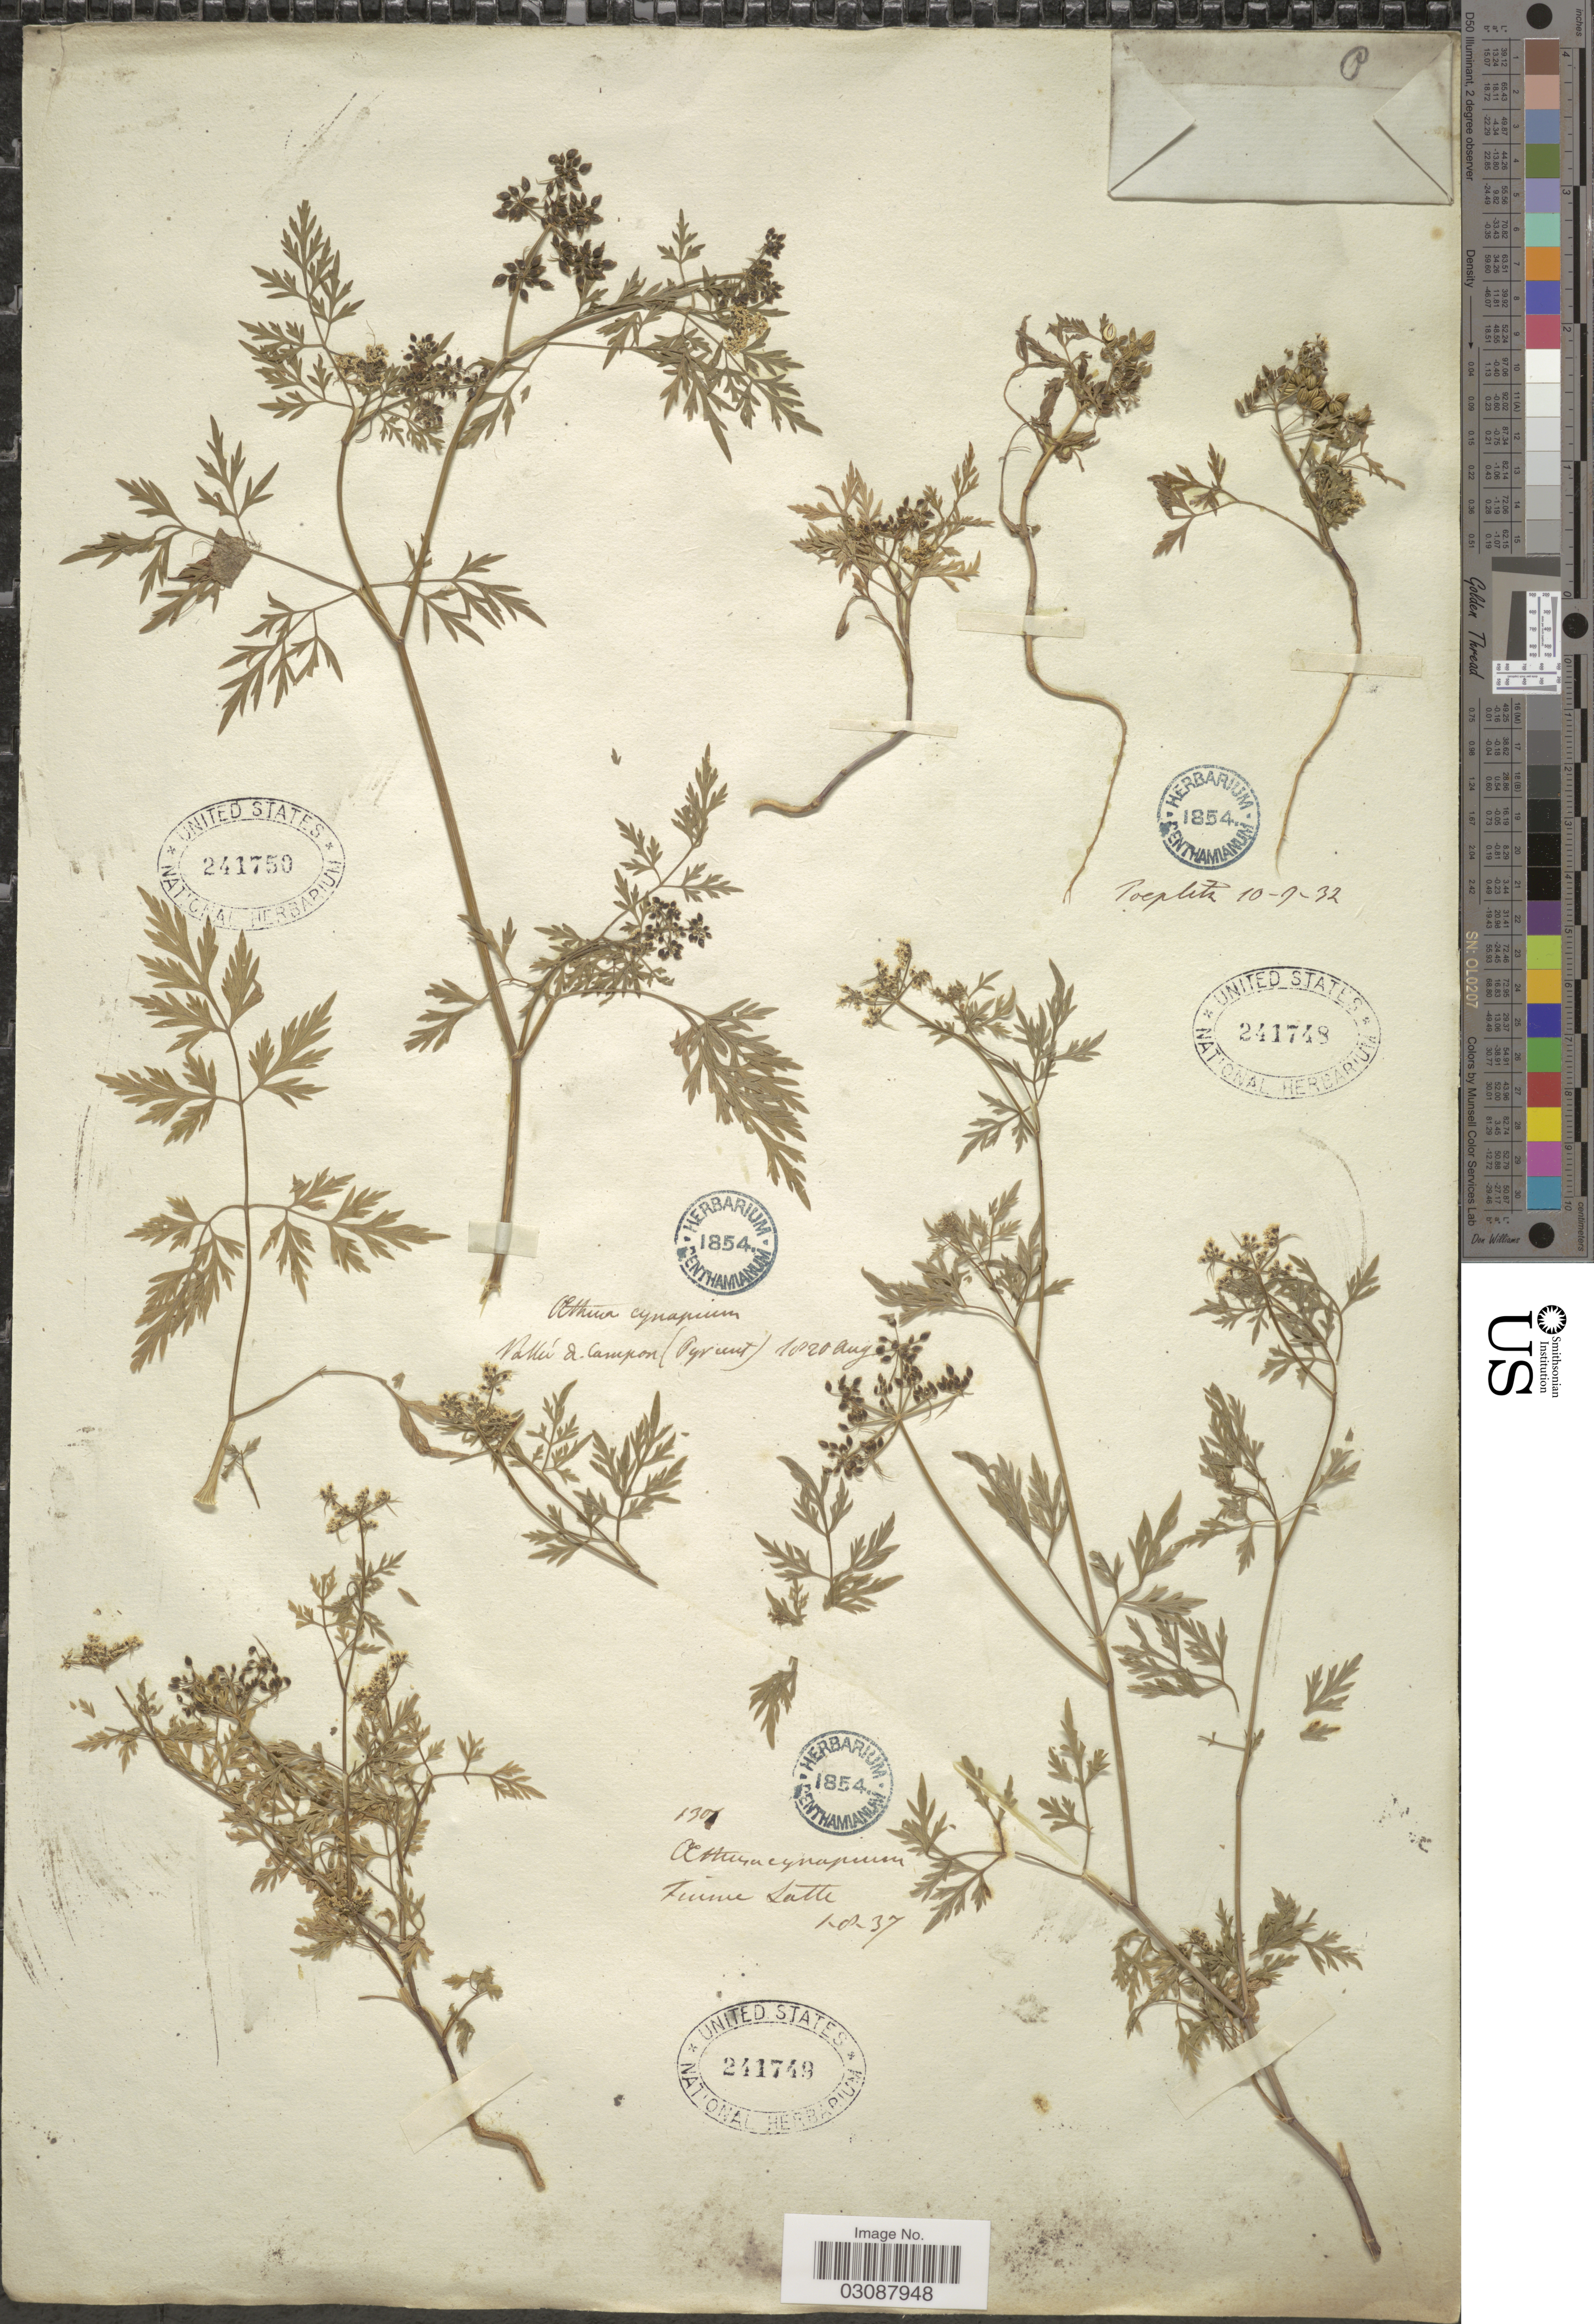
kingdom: Plantae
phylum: Tracheophyta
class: Magnoliopsida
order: Apiales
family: Apiaceae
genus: Aethusa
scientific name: Aethusa cynapium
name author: L.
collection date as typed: Transcribed d/m/y: 1/8/37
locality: Fiume Satte. [interpreted]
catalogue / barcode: US 241749-2